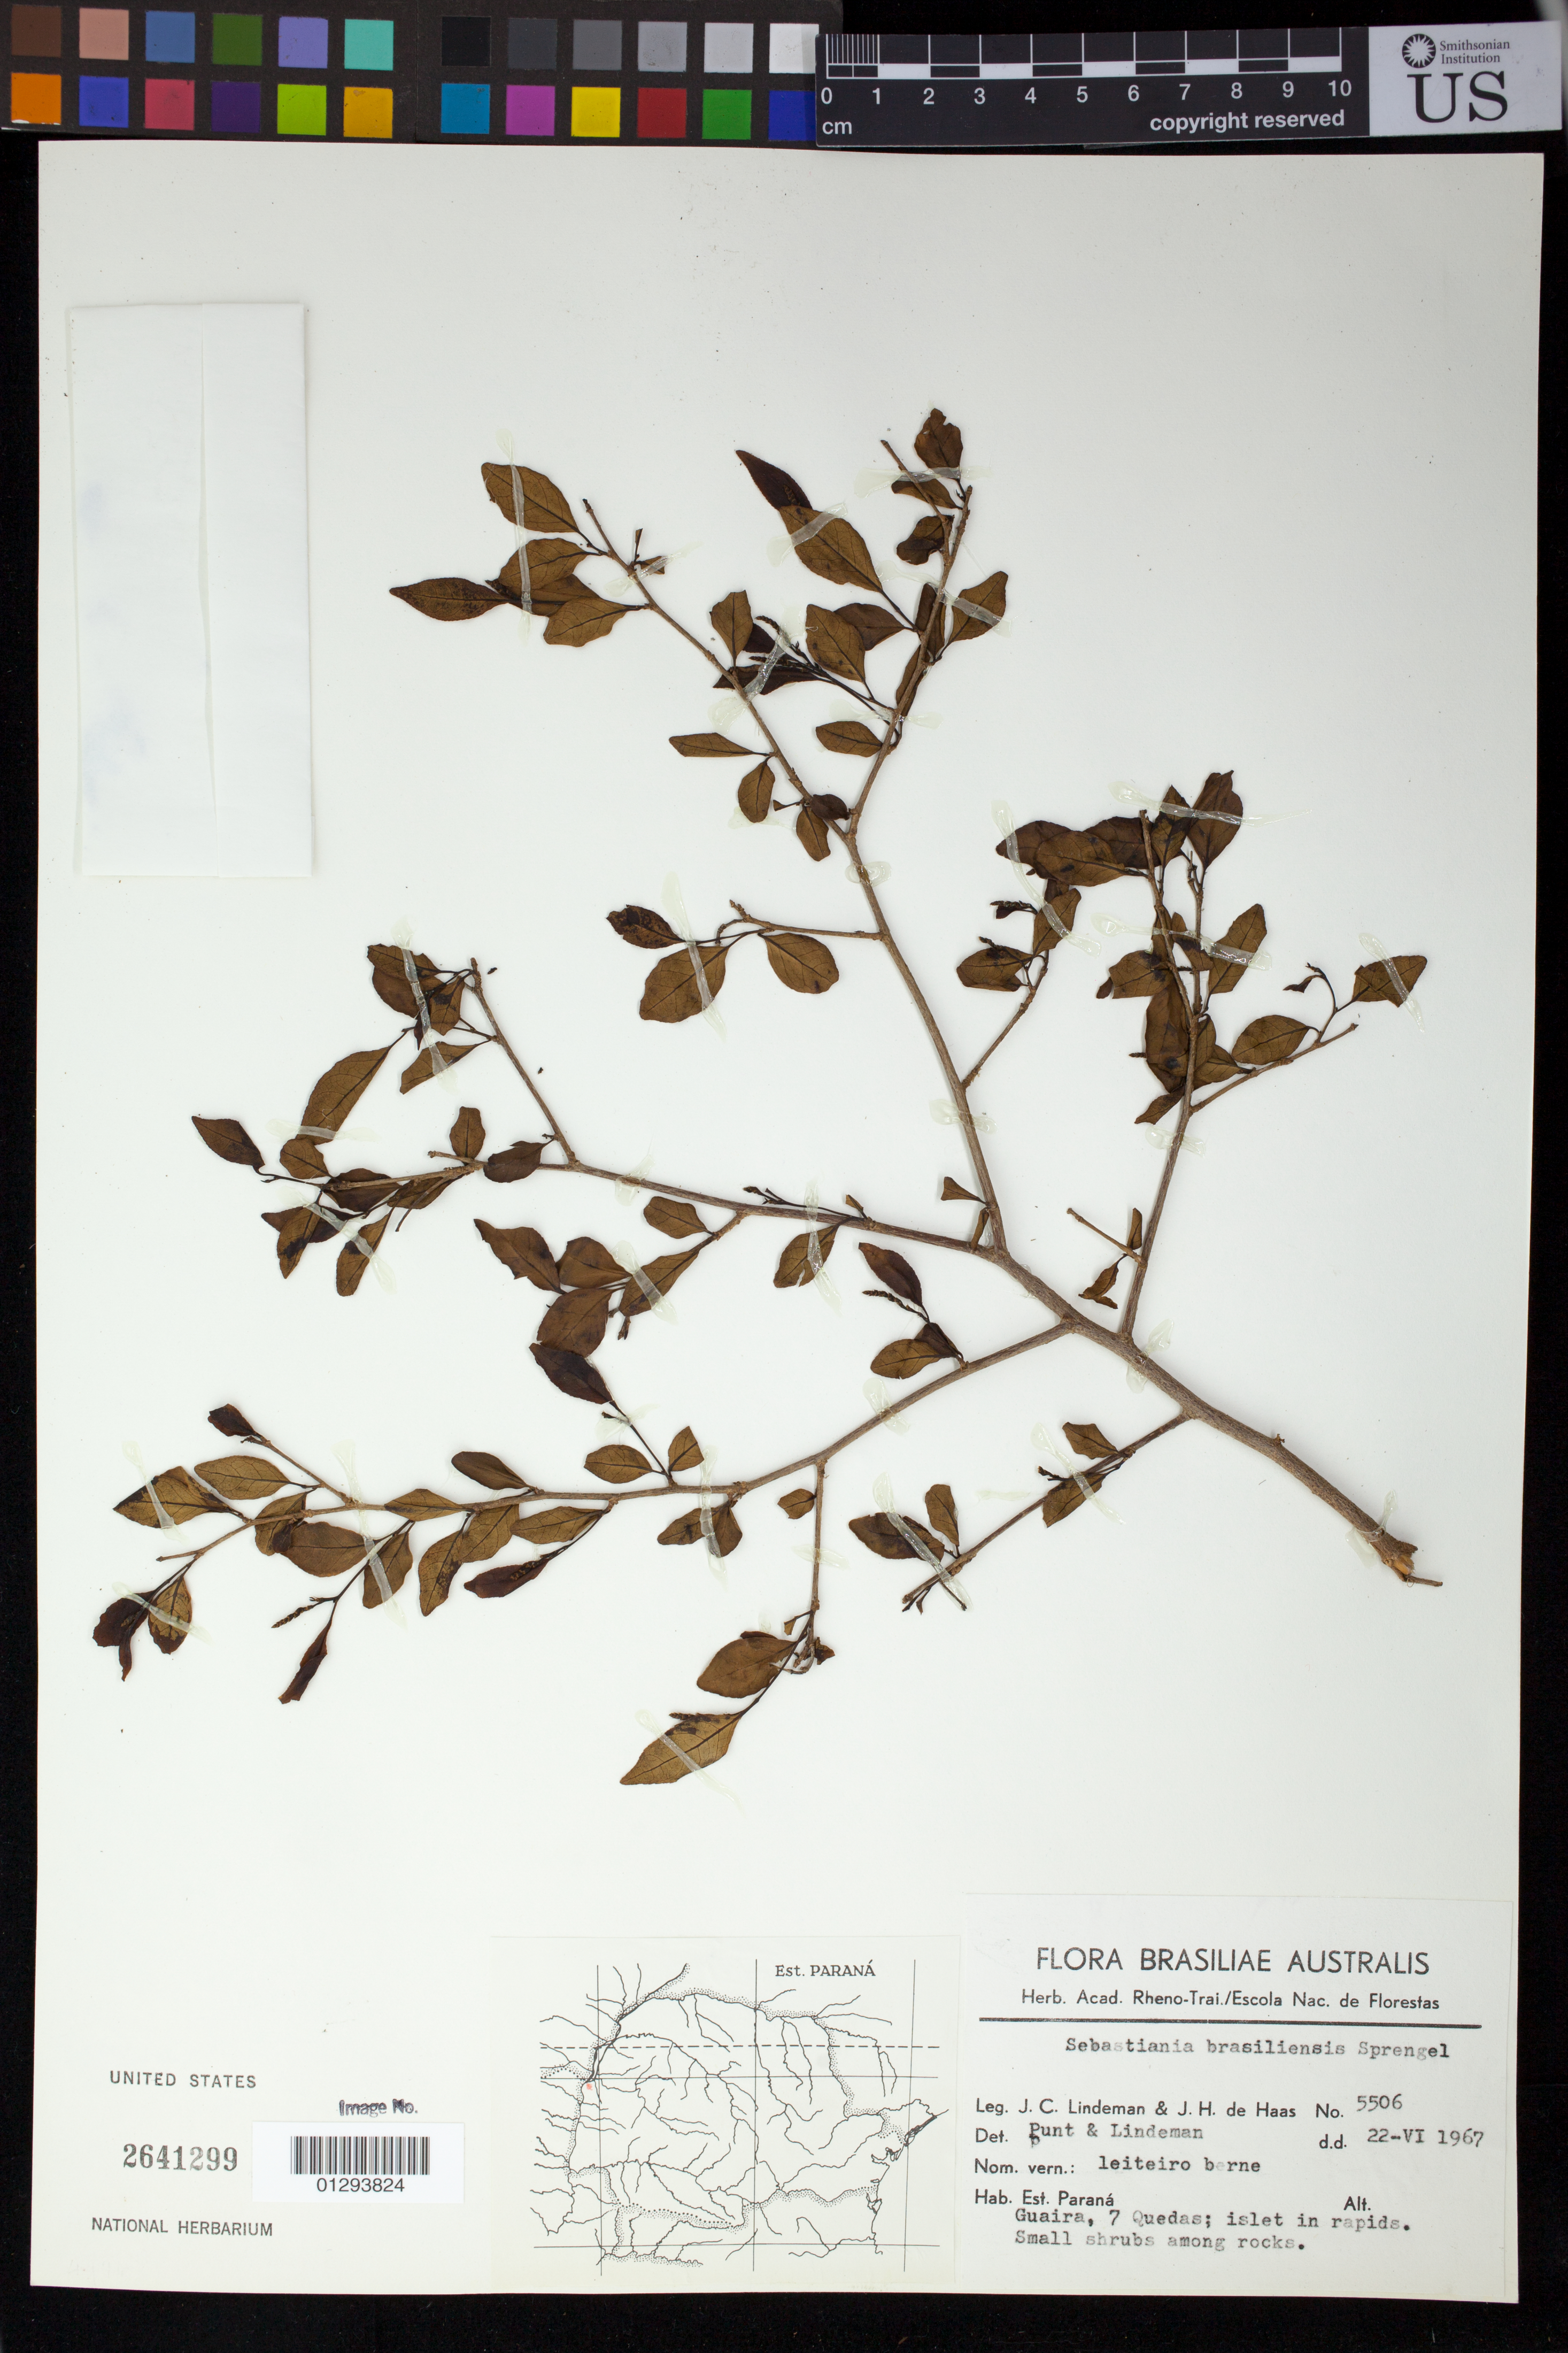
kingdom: Plantae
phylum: Tracheophyta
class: Magnoliopsida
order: Malpighiales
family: Euphorbiaceae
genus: Sebastiania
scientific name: Sebastiania brasiliensis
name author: Spreng.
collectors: J. C. Lindeman & J. H. Haas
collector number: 5506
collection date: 1967-06-22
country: Brazil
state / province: Parana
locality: Guaira, 7 Quedas; islet in rapids.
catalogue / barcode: US 2641299